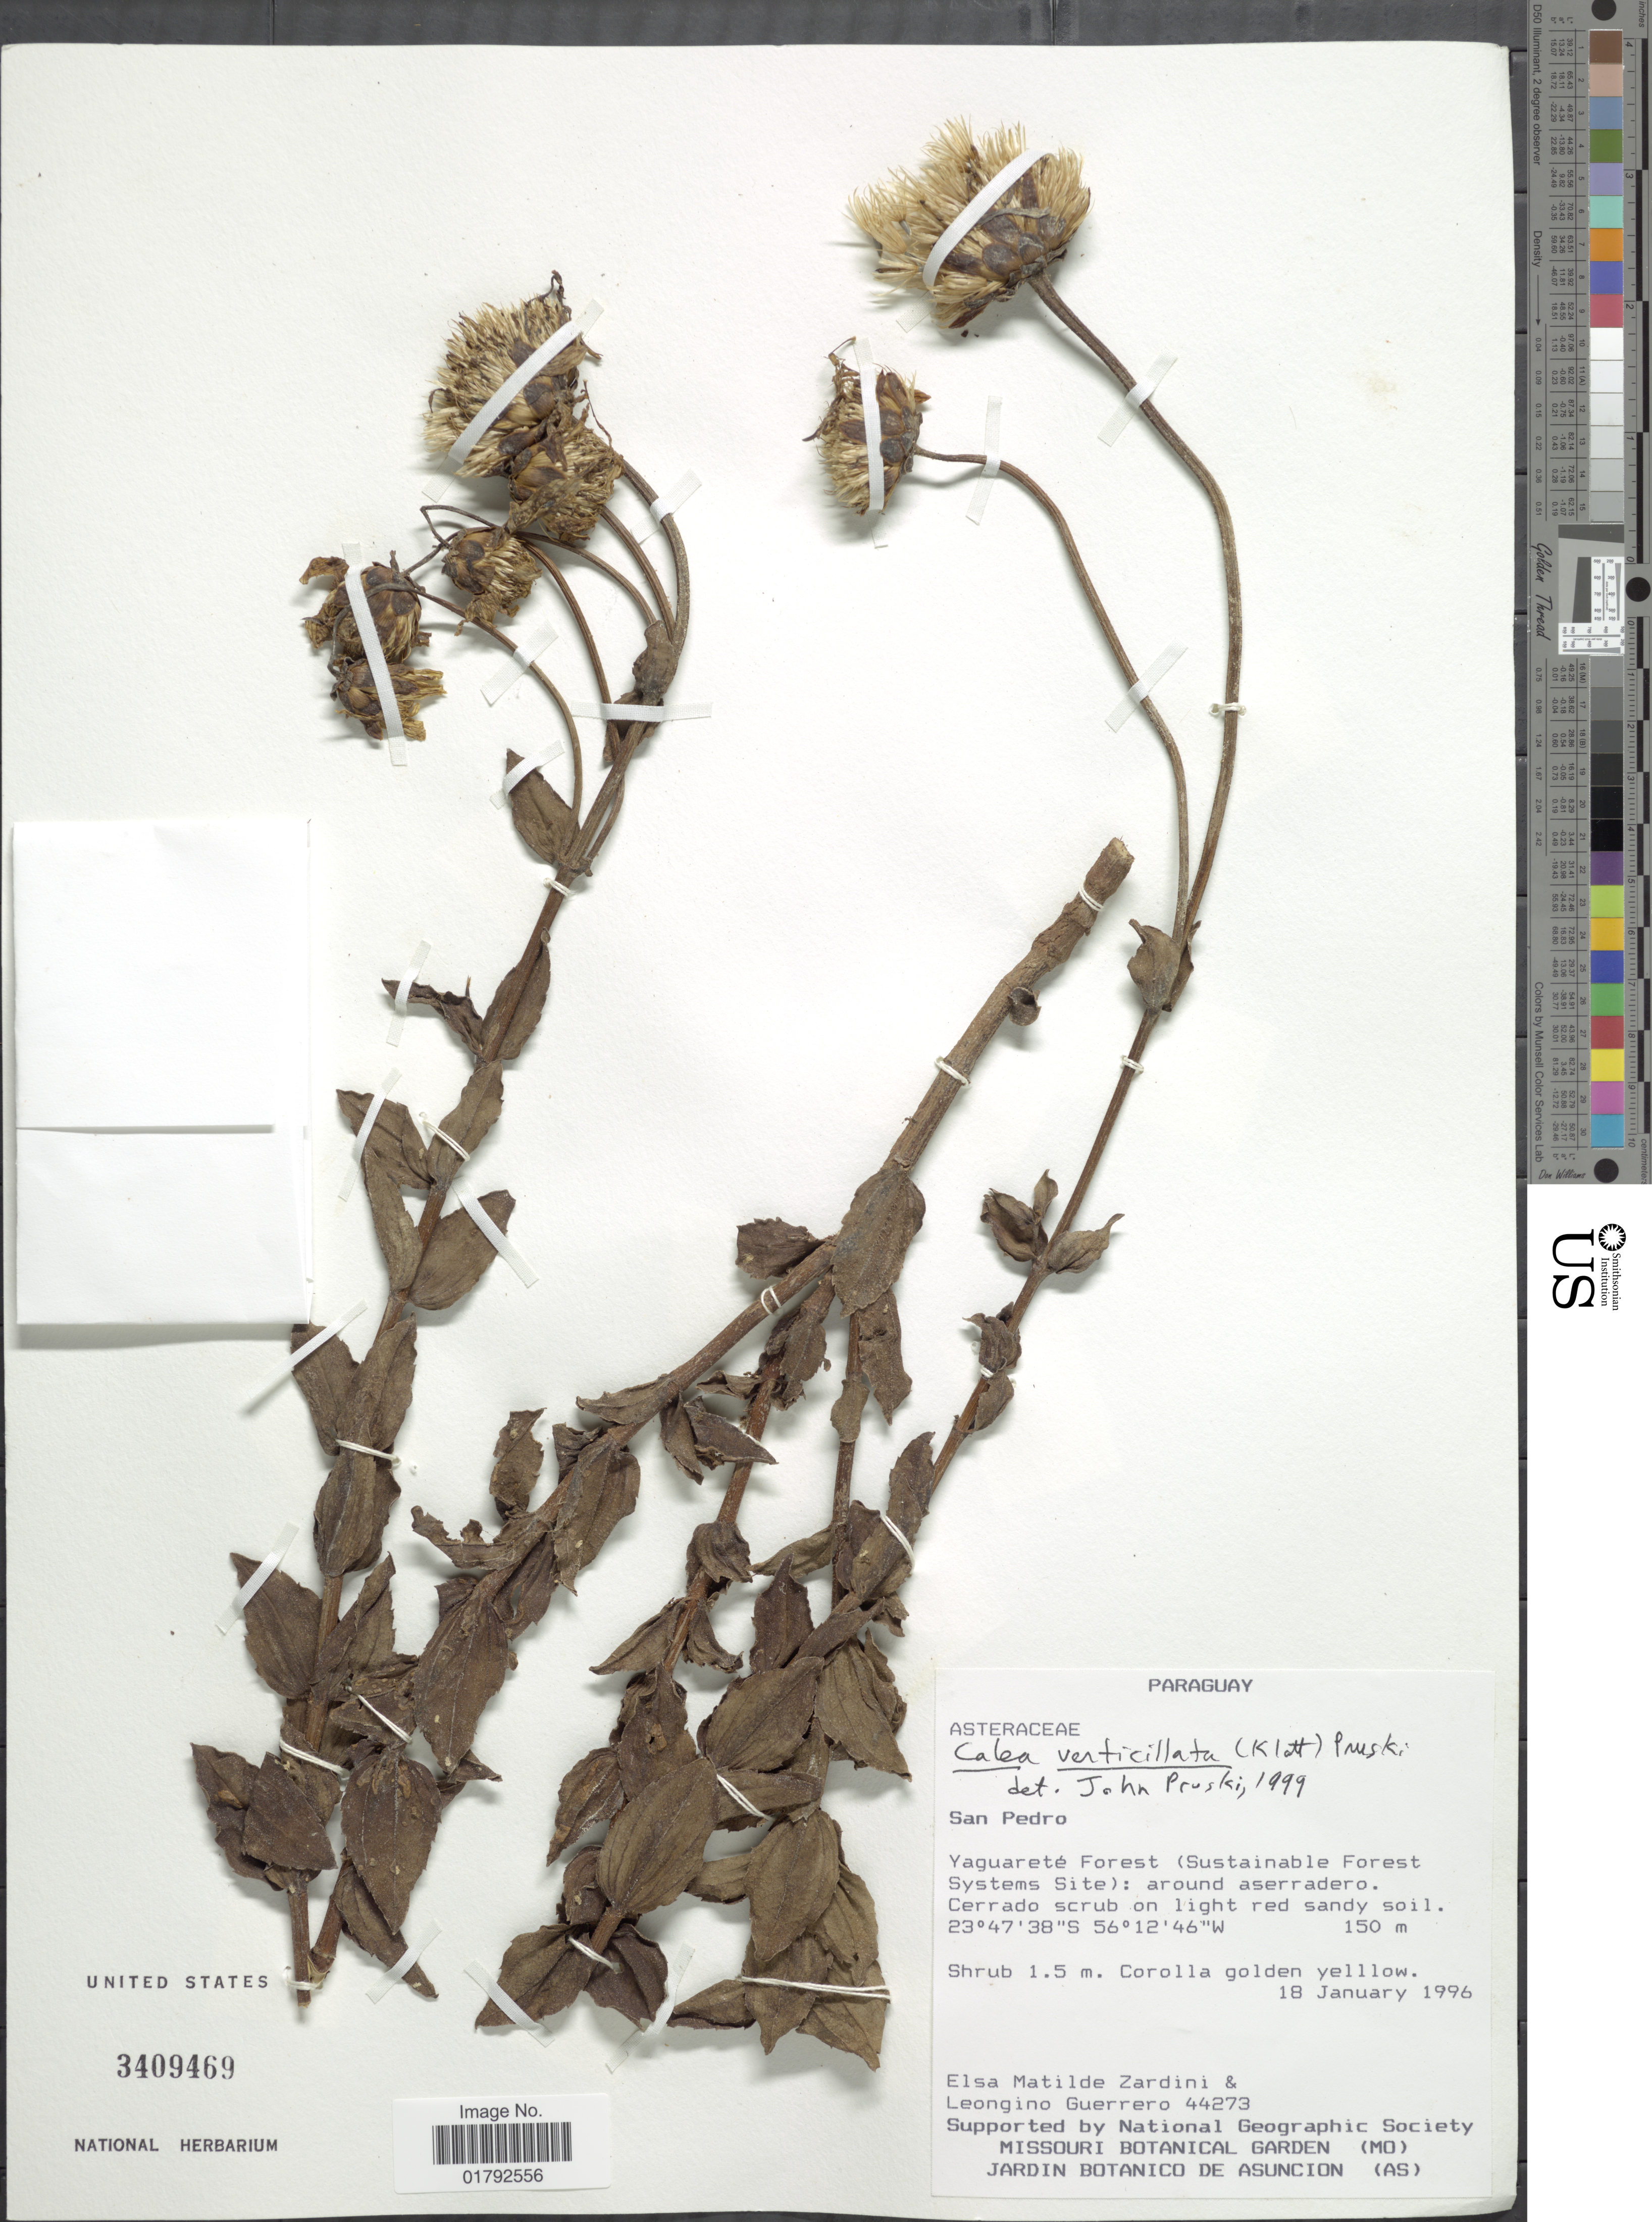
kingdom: Plantae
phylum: Tracheophyta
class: Magnoliopsida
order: Asterales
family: Asteraceae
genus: Calea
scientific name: Calea verticillata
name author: (Klatt) Pruski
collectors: E. M. Zardini & L. Guerrero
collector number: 44273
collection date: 1996-01-18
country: Paraguay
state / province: San Pedro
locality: Yaguarete Forest (Sustainable Forest Systems Site): around aserradero.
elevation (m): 150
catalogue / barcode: US 3409469